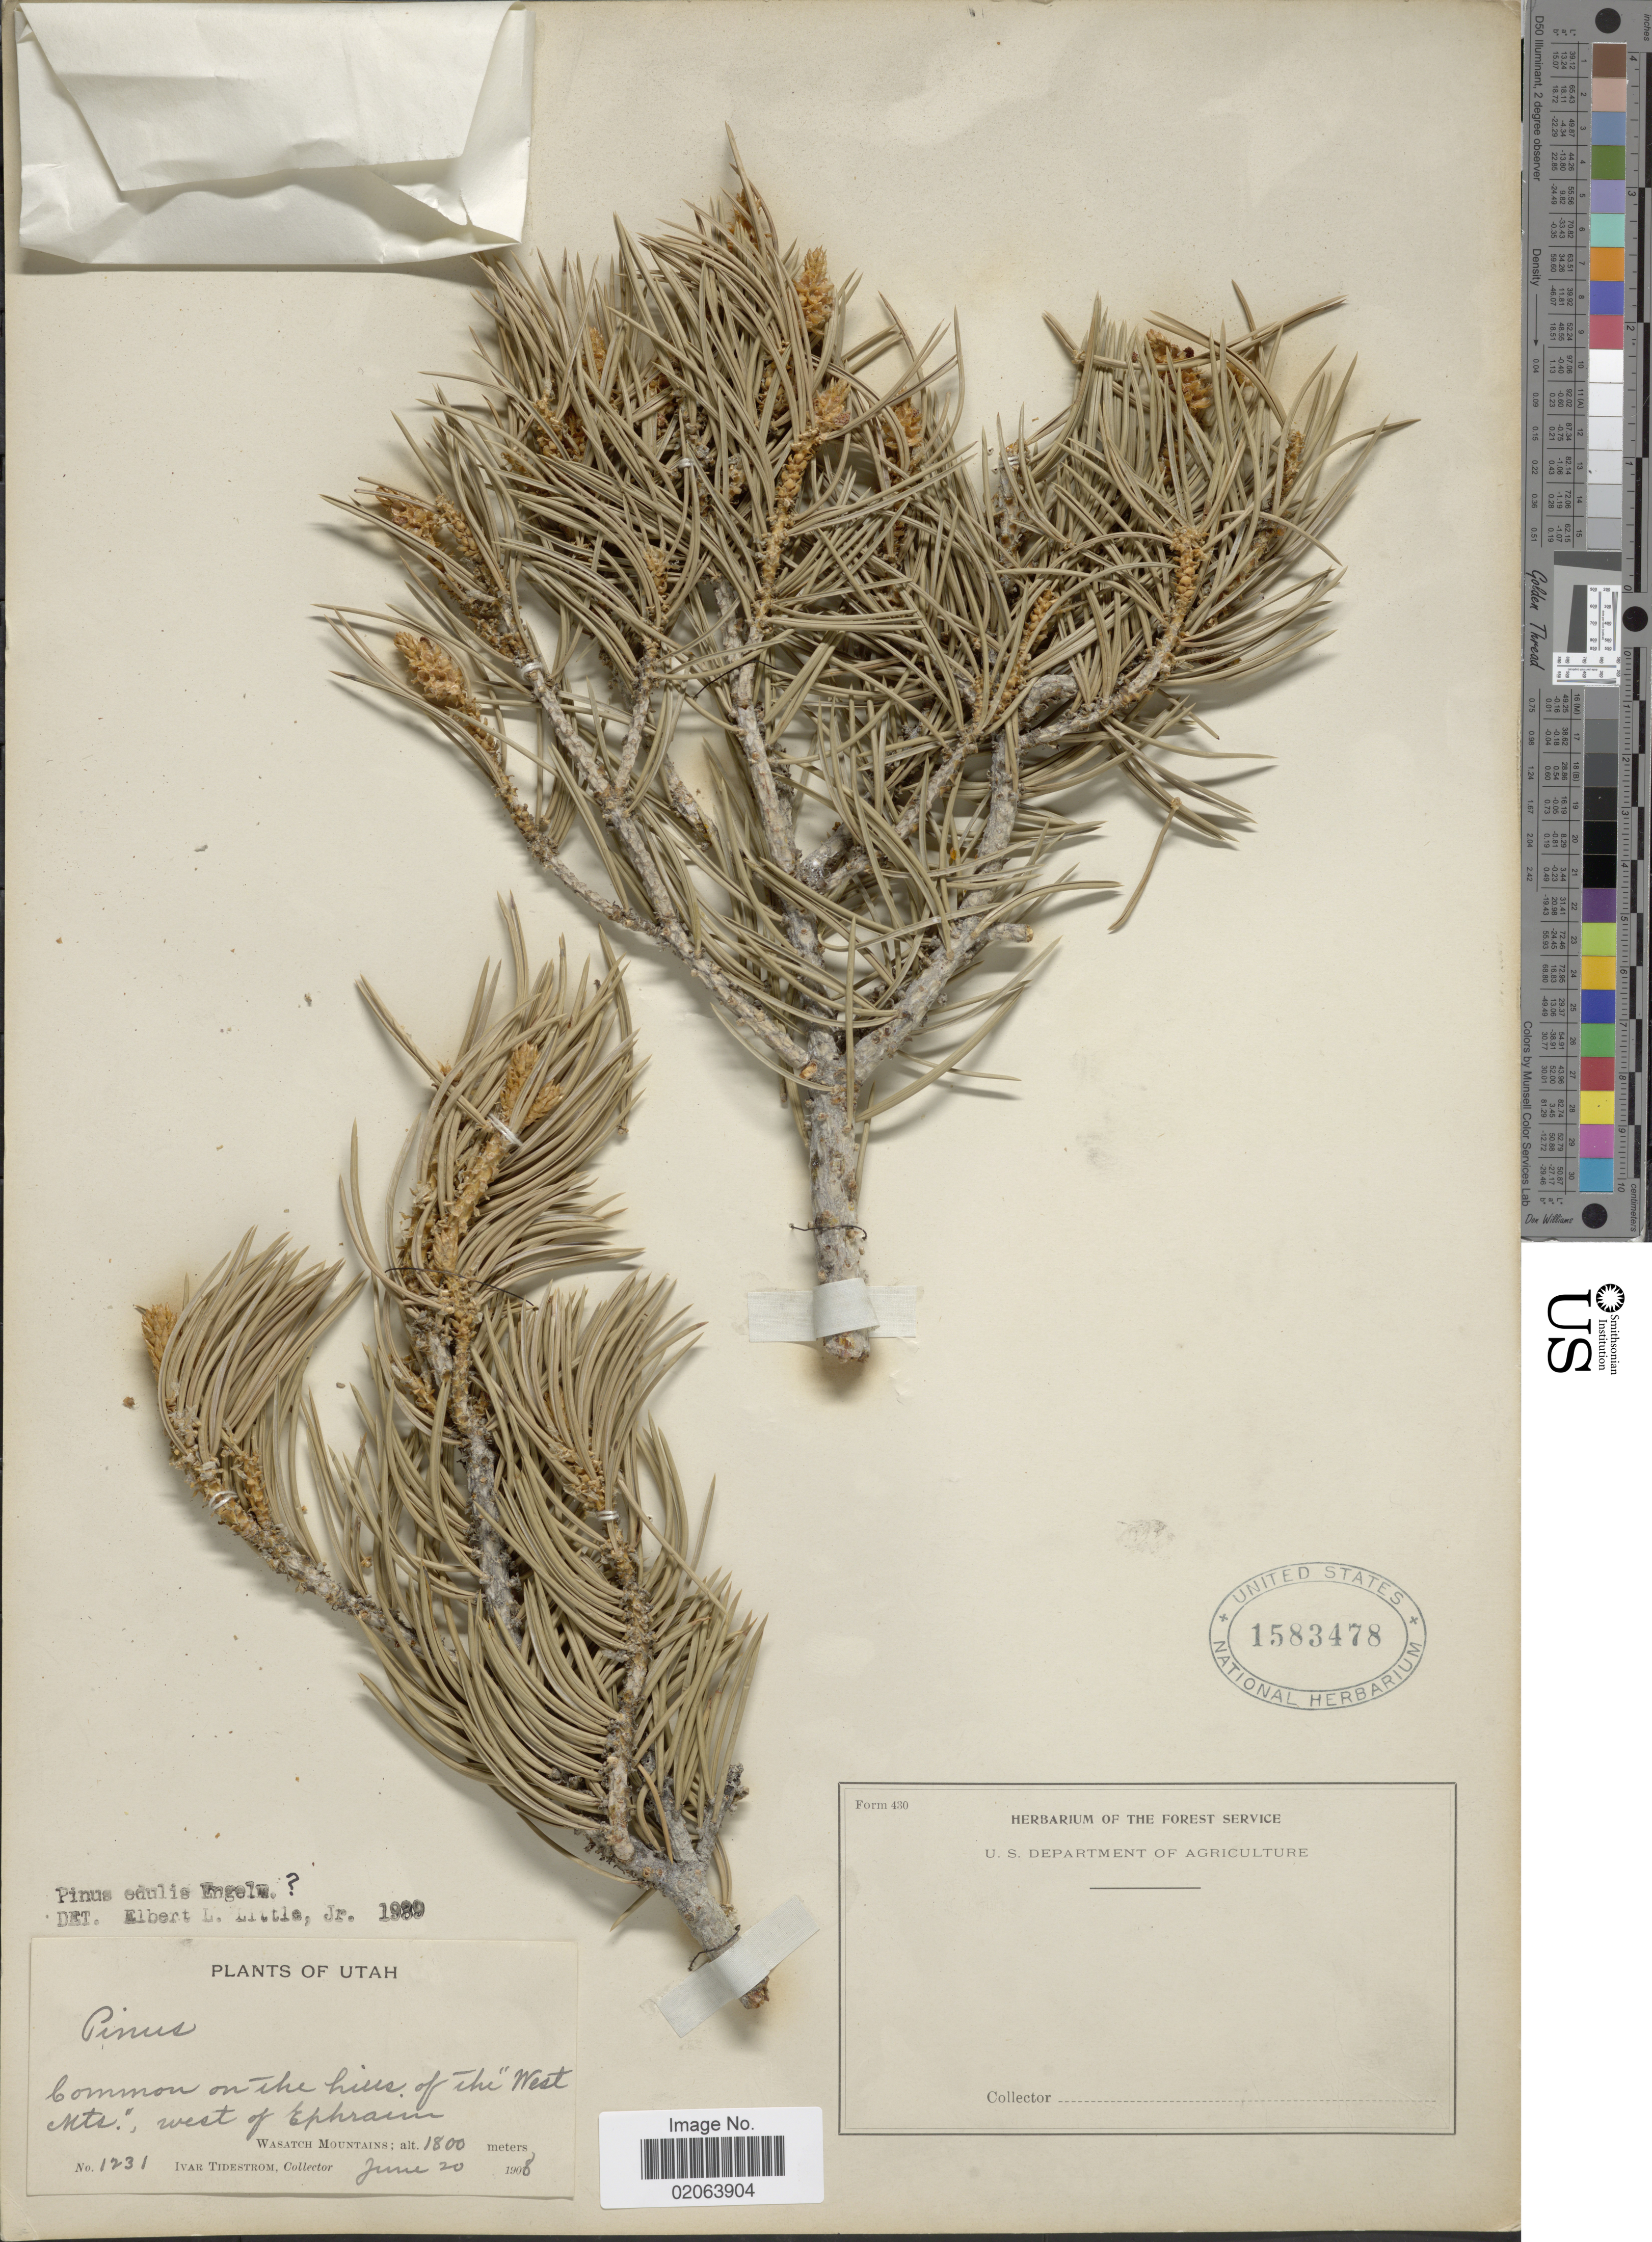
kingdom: Plantae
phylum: Tracheophyta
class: Pinopsida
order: Pinales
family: Pinaceae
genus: Pinus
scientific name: Pinus edulis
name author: Engelm.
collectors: I. F. Tidestrom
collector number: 1231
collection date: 1908-06-20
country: United States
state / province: Utah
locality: The "West Mts.", west of Ephraim. Wasatch Mountains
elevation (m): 1800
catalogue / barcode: US 1583478